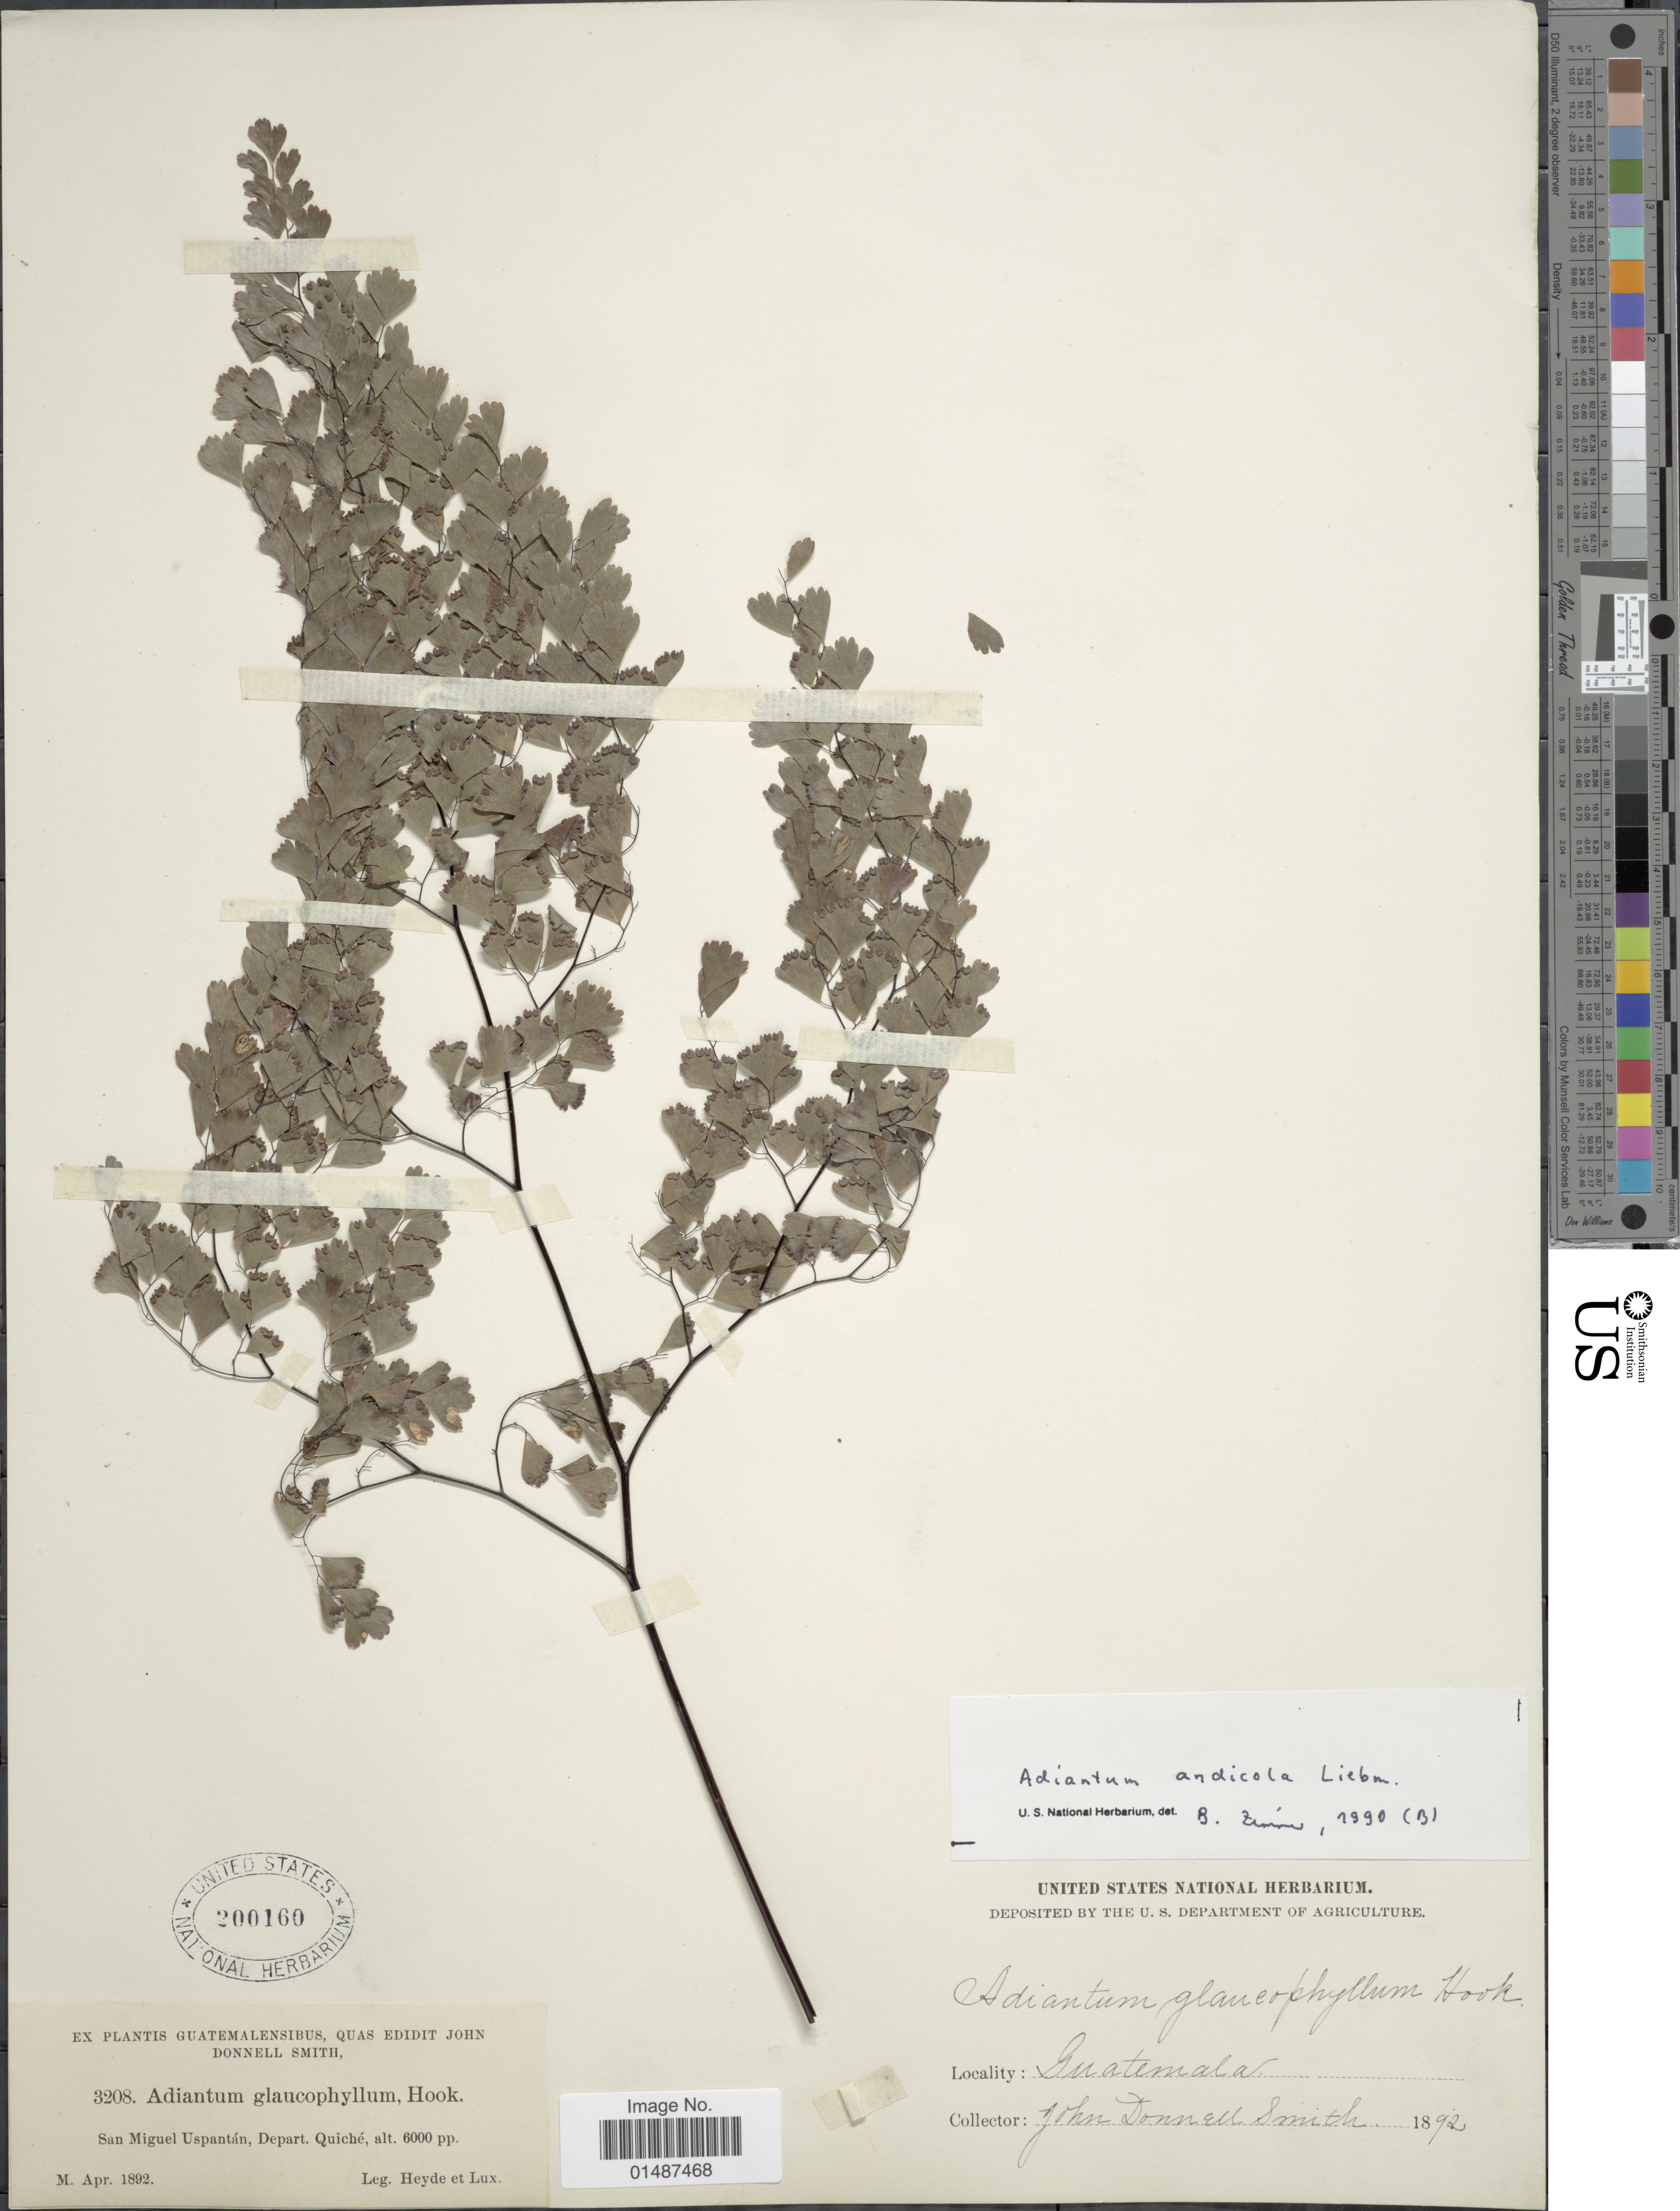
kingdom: Plantae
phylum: Tracheophyta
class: Polypodiopsida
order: Polypodiales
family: Pteridaceae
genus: Adiantum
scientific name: Adiantum andicola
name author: Liebm.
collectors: Heyde, Lux & J. Donnell Smith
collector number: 3208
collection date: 1892-04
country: Guatemala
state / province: El Quiché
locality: San Miguel Uspantán.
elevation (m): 1829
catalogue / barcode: US 200160